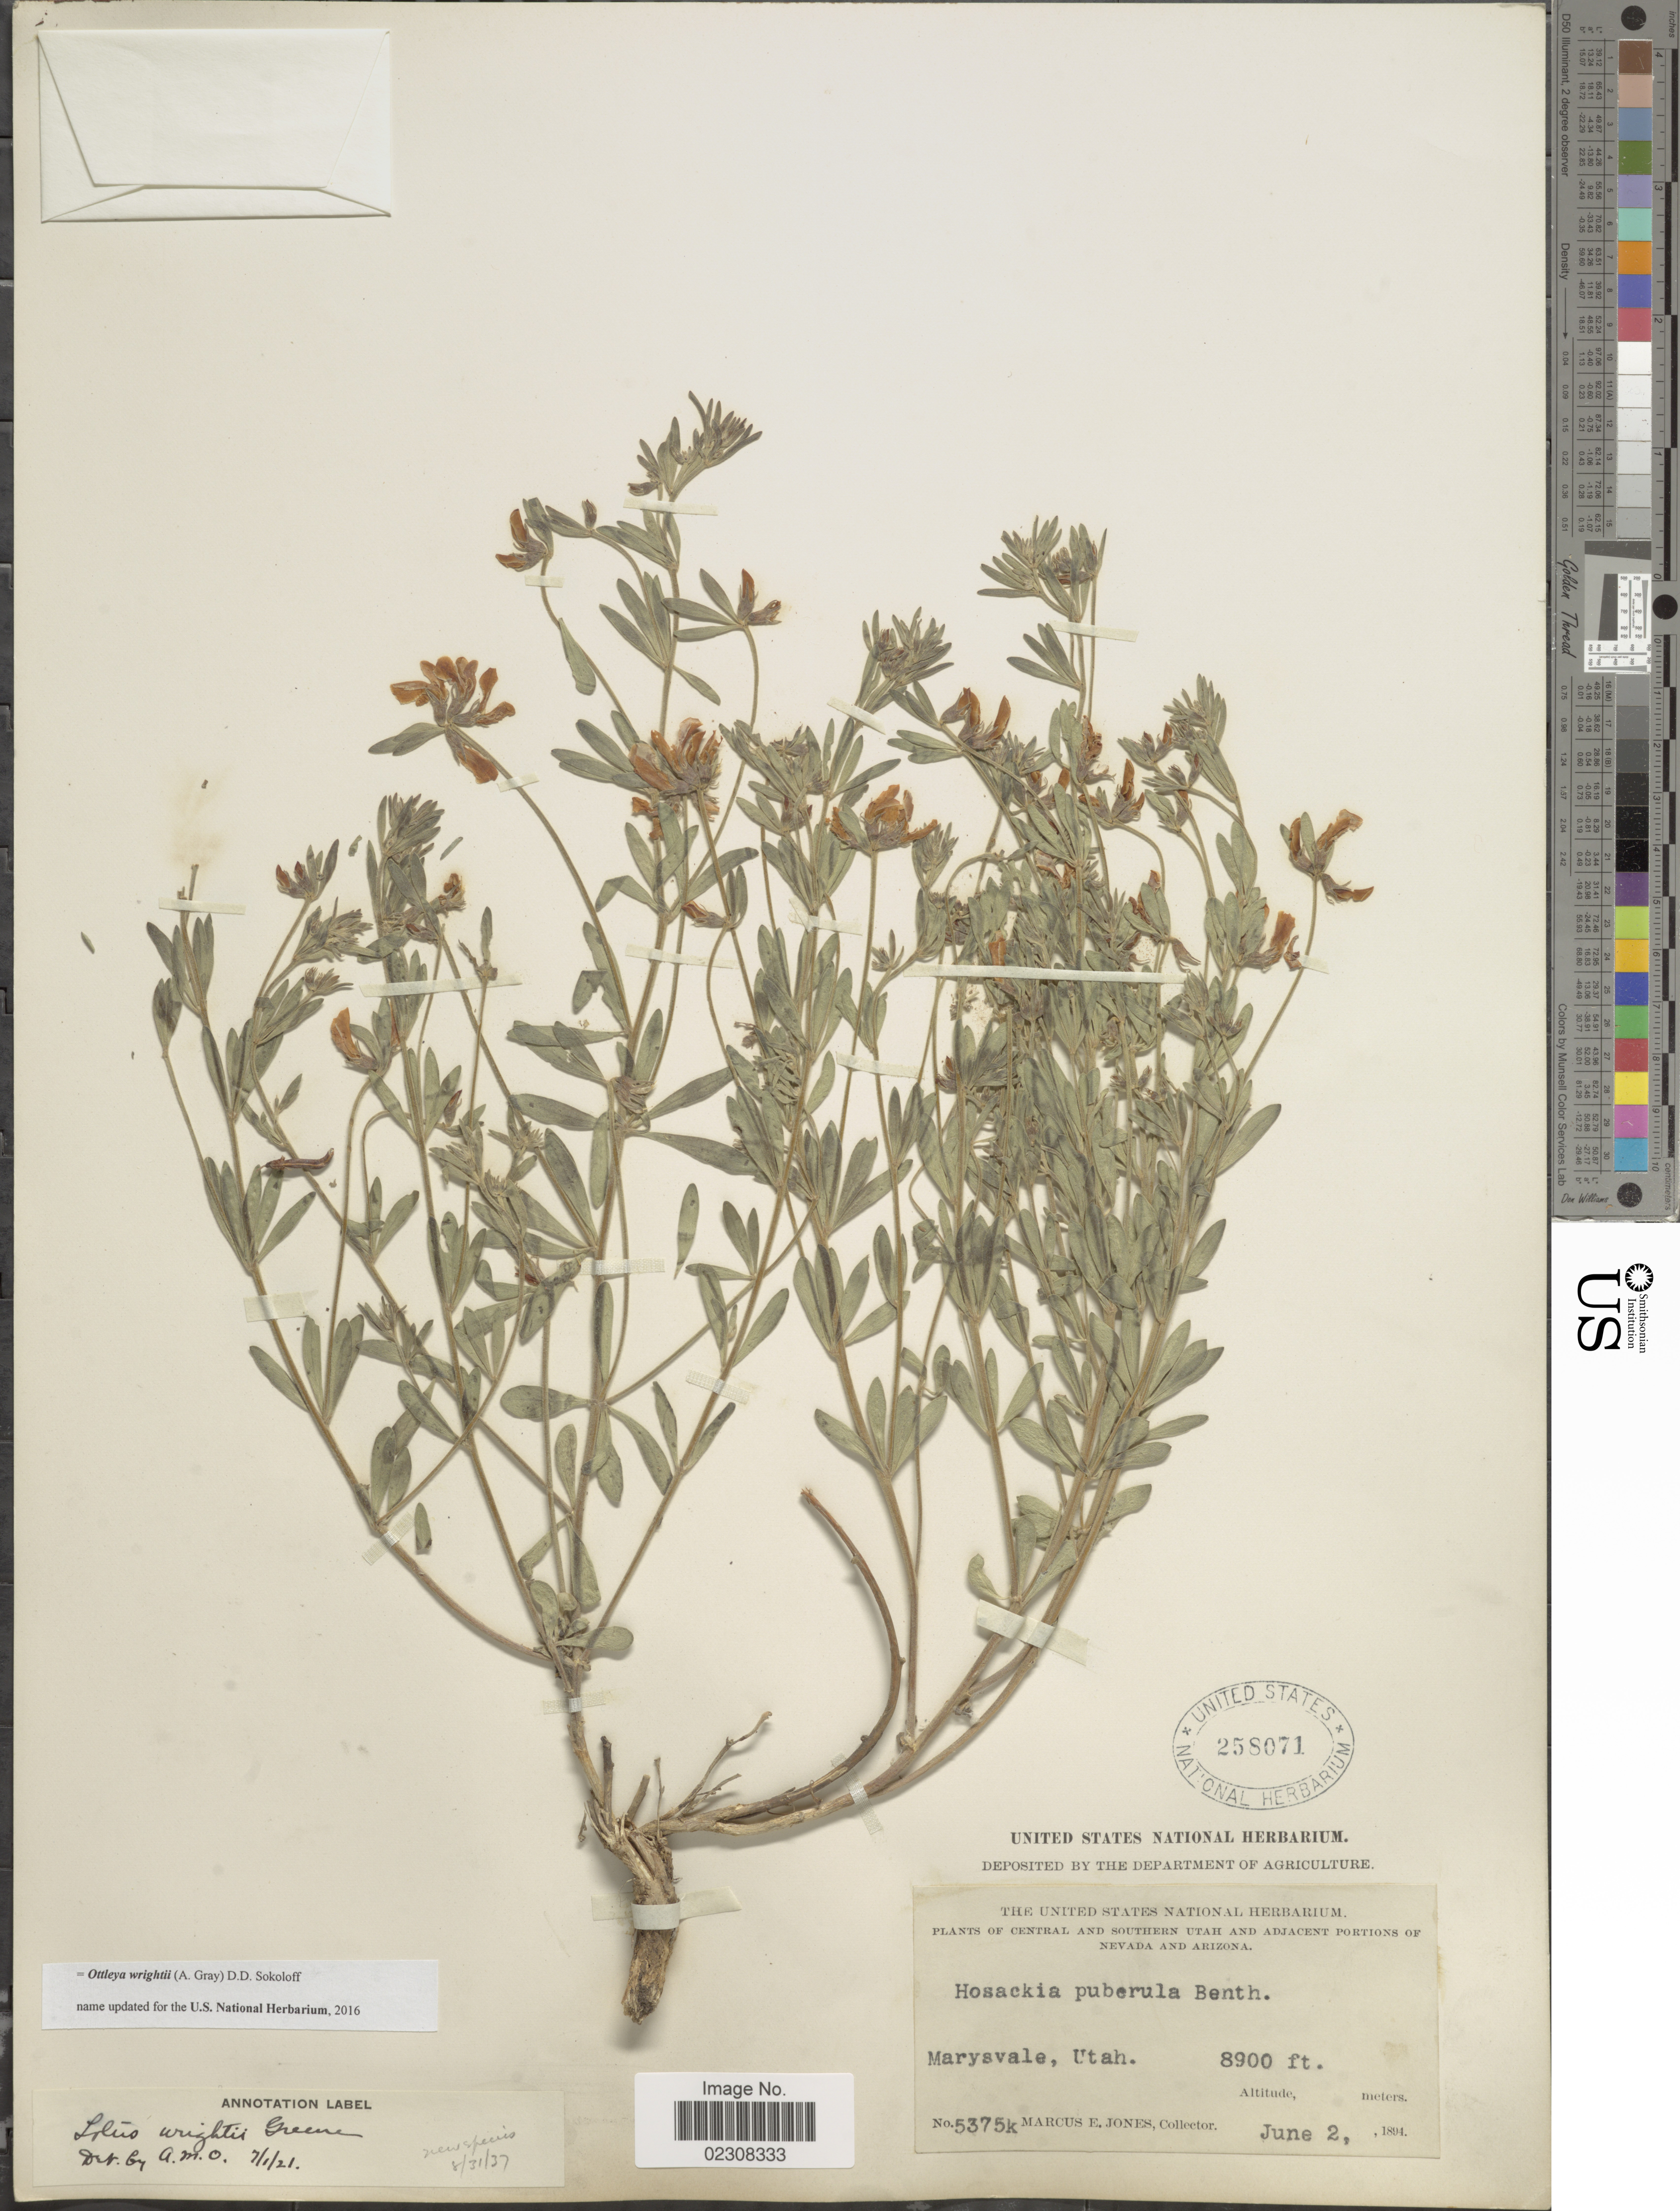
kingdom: Plantae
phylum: Tracheophyta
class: Magnoliopsida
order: Fabales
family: Fabaceae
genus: Ottleya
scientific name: Ottleya wrightii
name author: (A. Gray) D.D. Sokoloff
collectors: M. E. Jones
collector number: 5375k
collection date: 1894-06-02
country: United States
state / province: Utah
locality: Central and Southern Utah Adjacent Portions of Nevada and Arizona, Marysvale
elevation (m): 2713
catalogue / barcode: US 258071